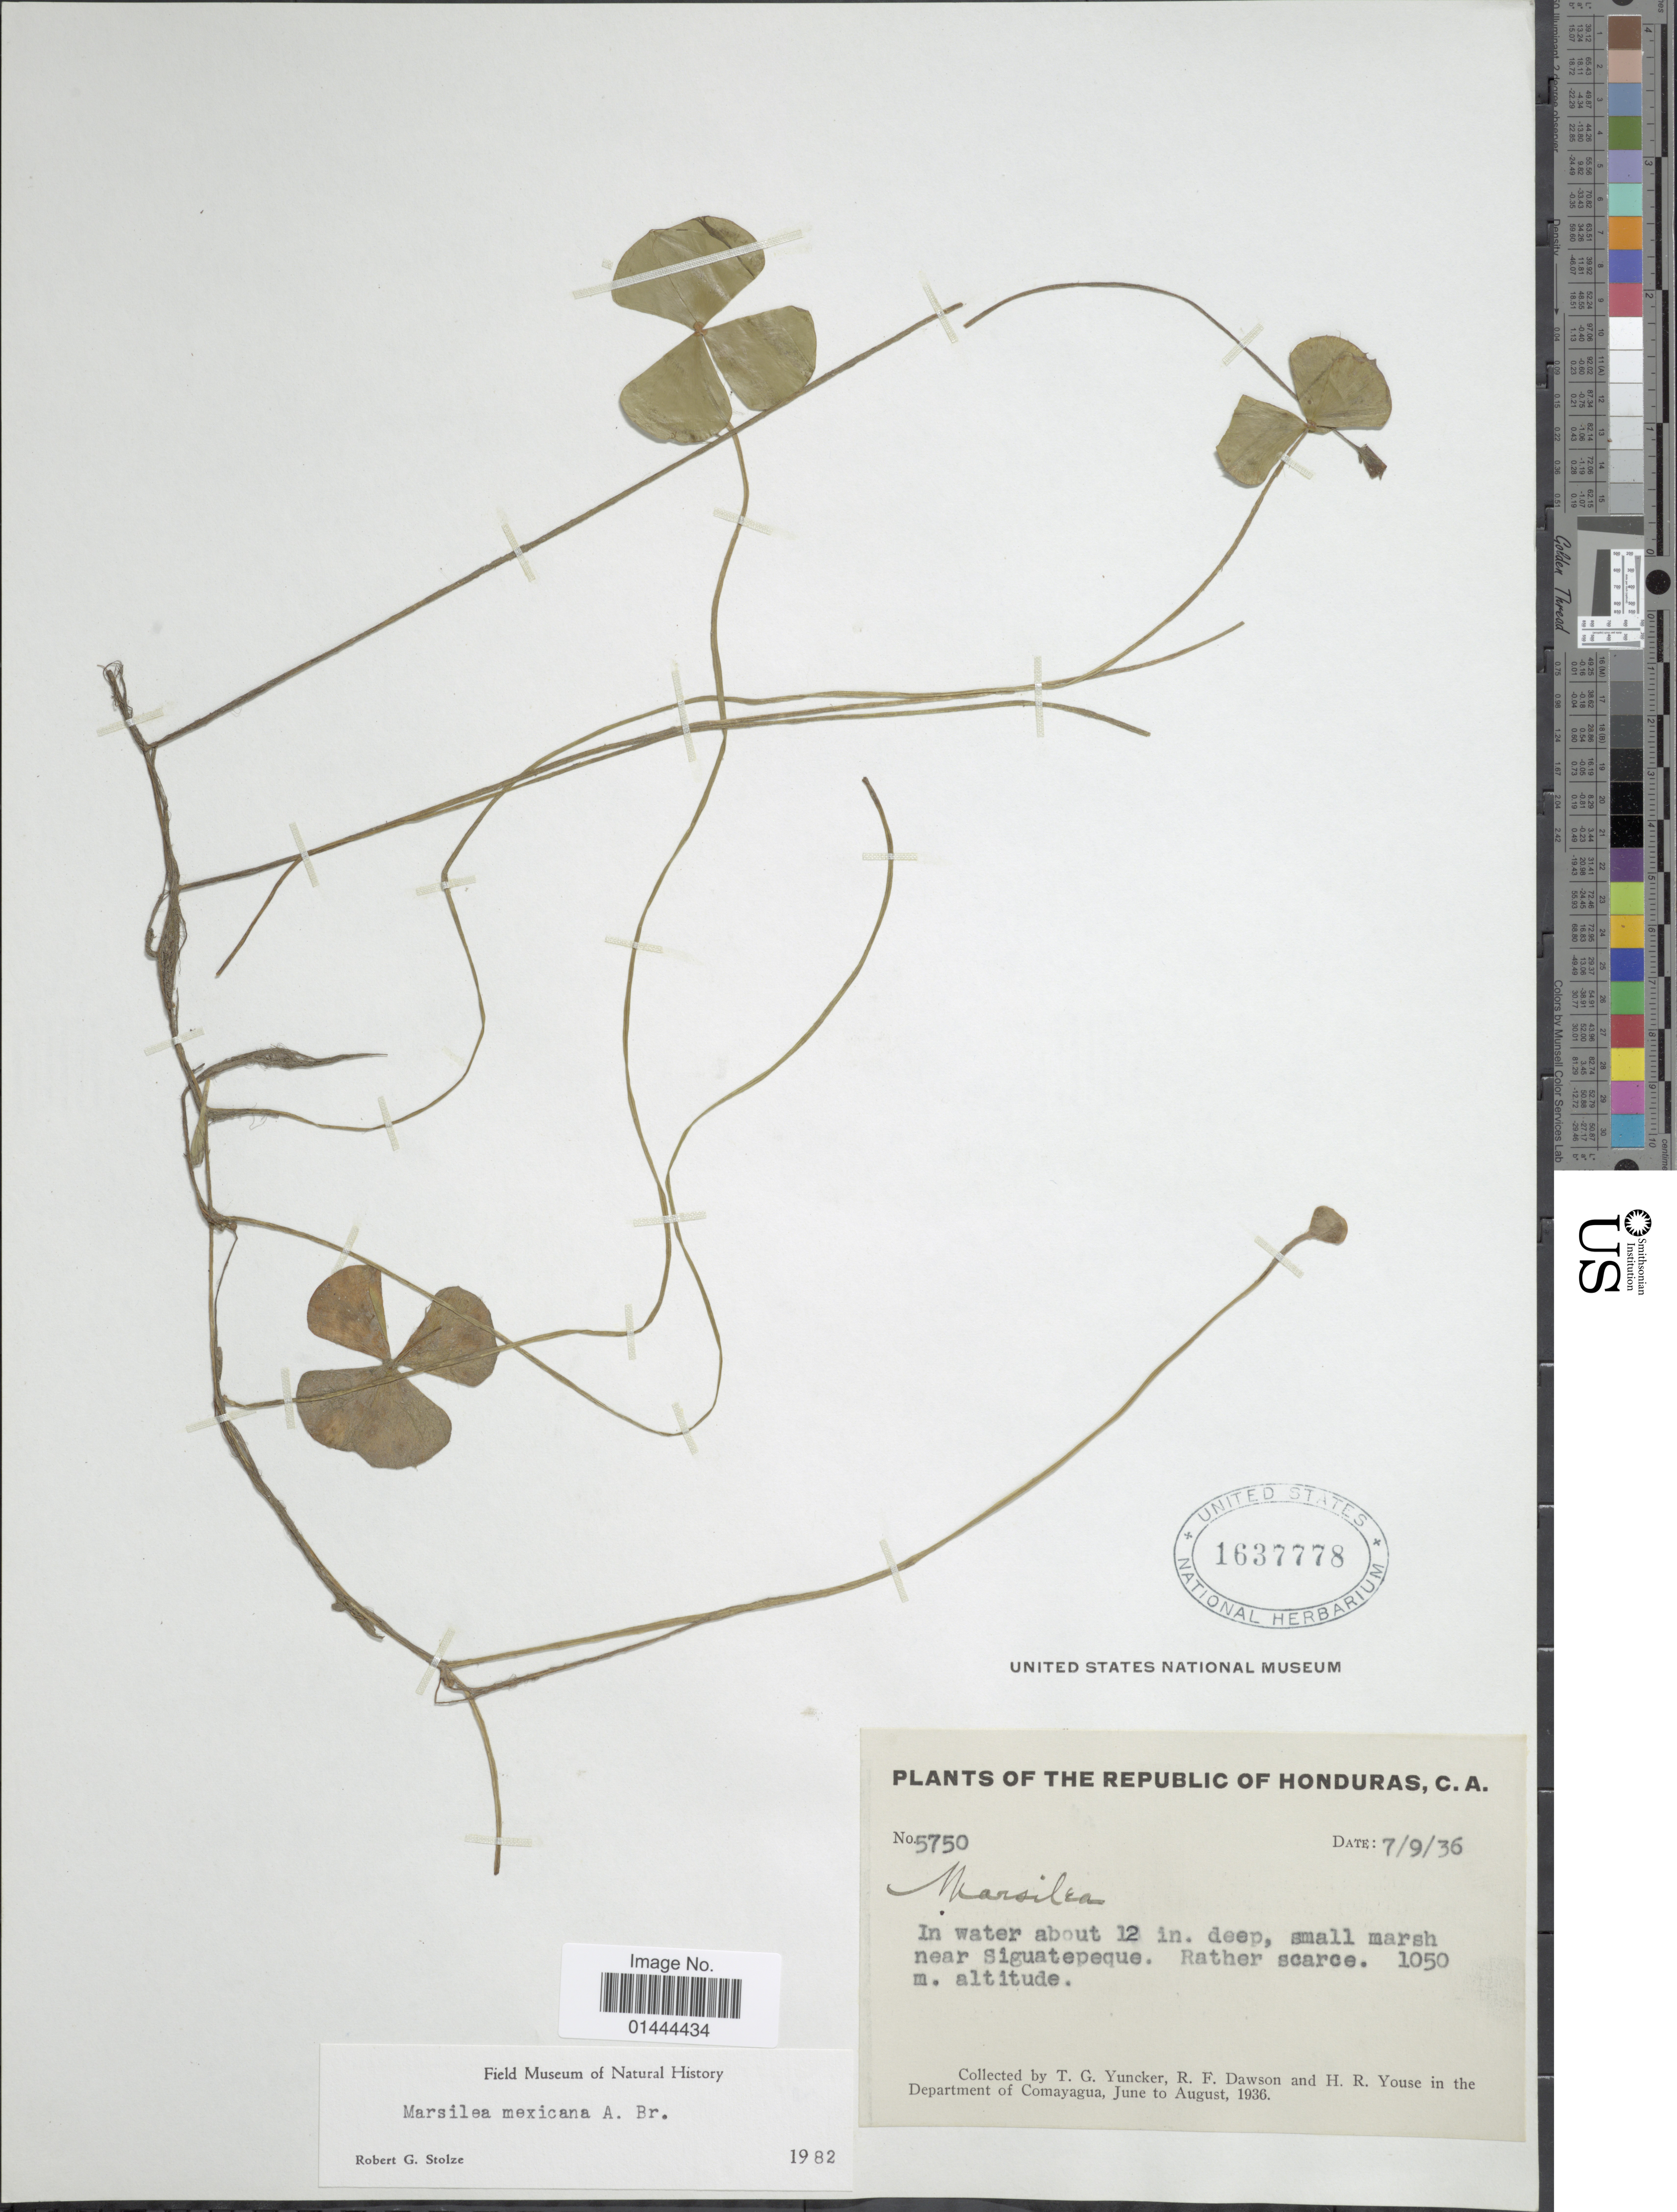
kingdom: Plantae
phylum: Tracheophyta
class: Polypodiopsida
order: Salviniales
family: Marsileaceae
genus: Marsilea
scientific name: Marsilea mexicana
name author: A. Braun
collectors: T. G. Yuncker, R. F. Dawson & H. Youse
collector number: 5750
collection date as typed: Transcribed d/m/y: 9/7/36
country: Honduras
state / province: Comayagua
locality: In water about 12 in. deep, small marsh near Siguatepeque, rather scarce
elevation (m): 1050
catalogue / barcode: US 1637778